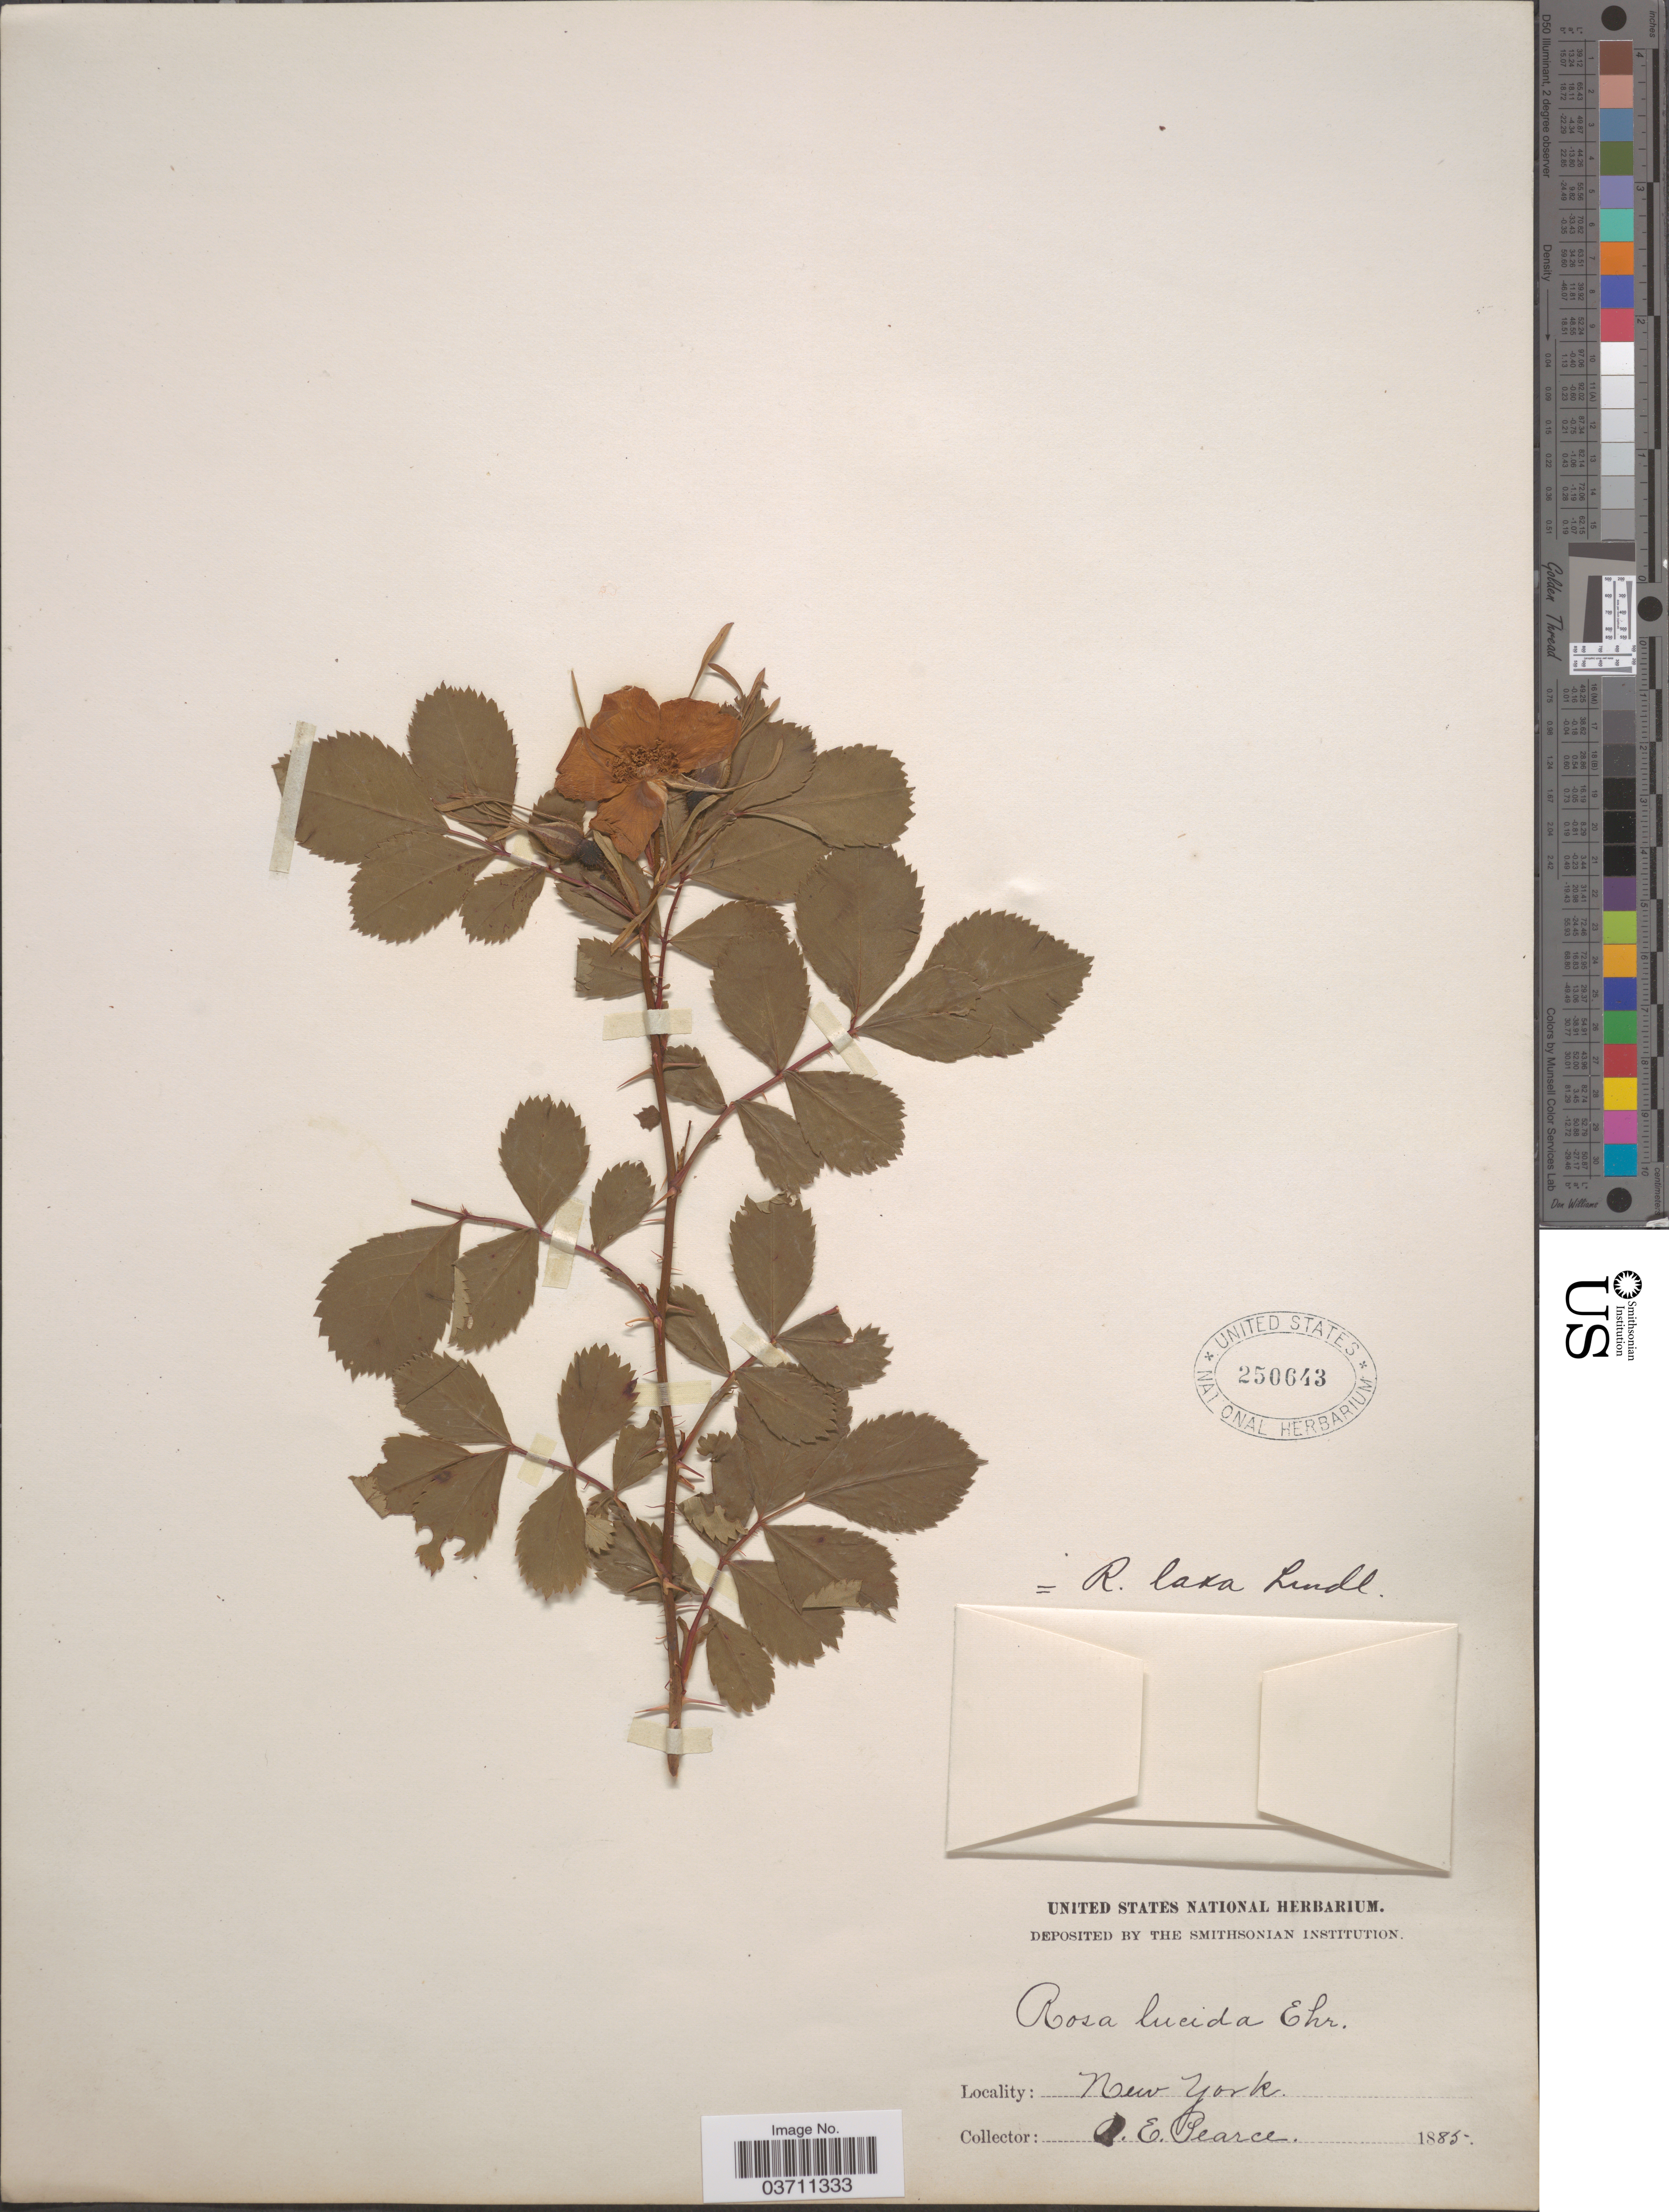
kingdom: Plantae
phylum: Tracheophyta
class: Magnoliopsida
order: Rosales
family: Rosaceae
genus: Rosa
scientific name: Rosa laxa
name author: Retz.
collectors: O. E. Pearce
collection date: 1885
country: United States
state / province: New York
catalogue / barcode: US 250643